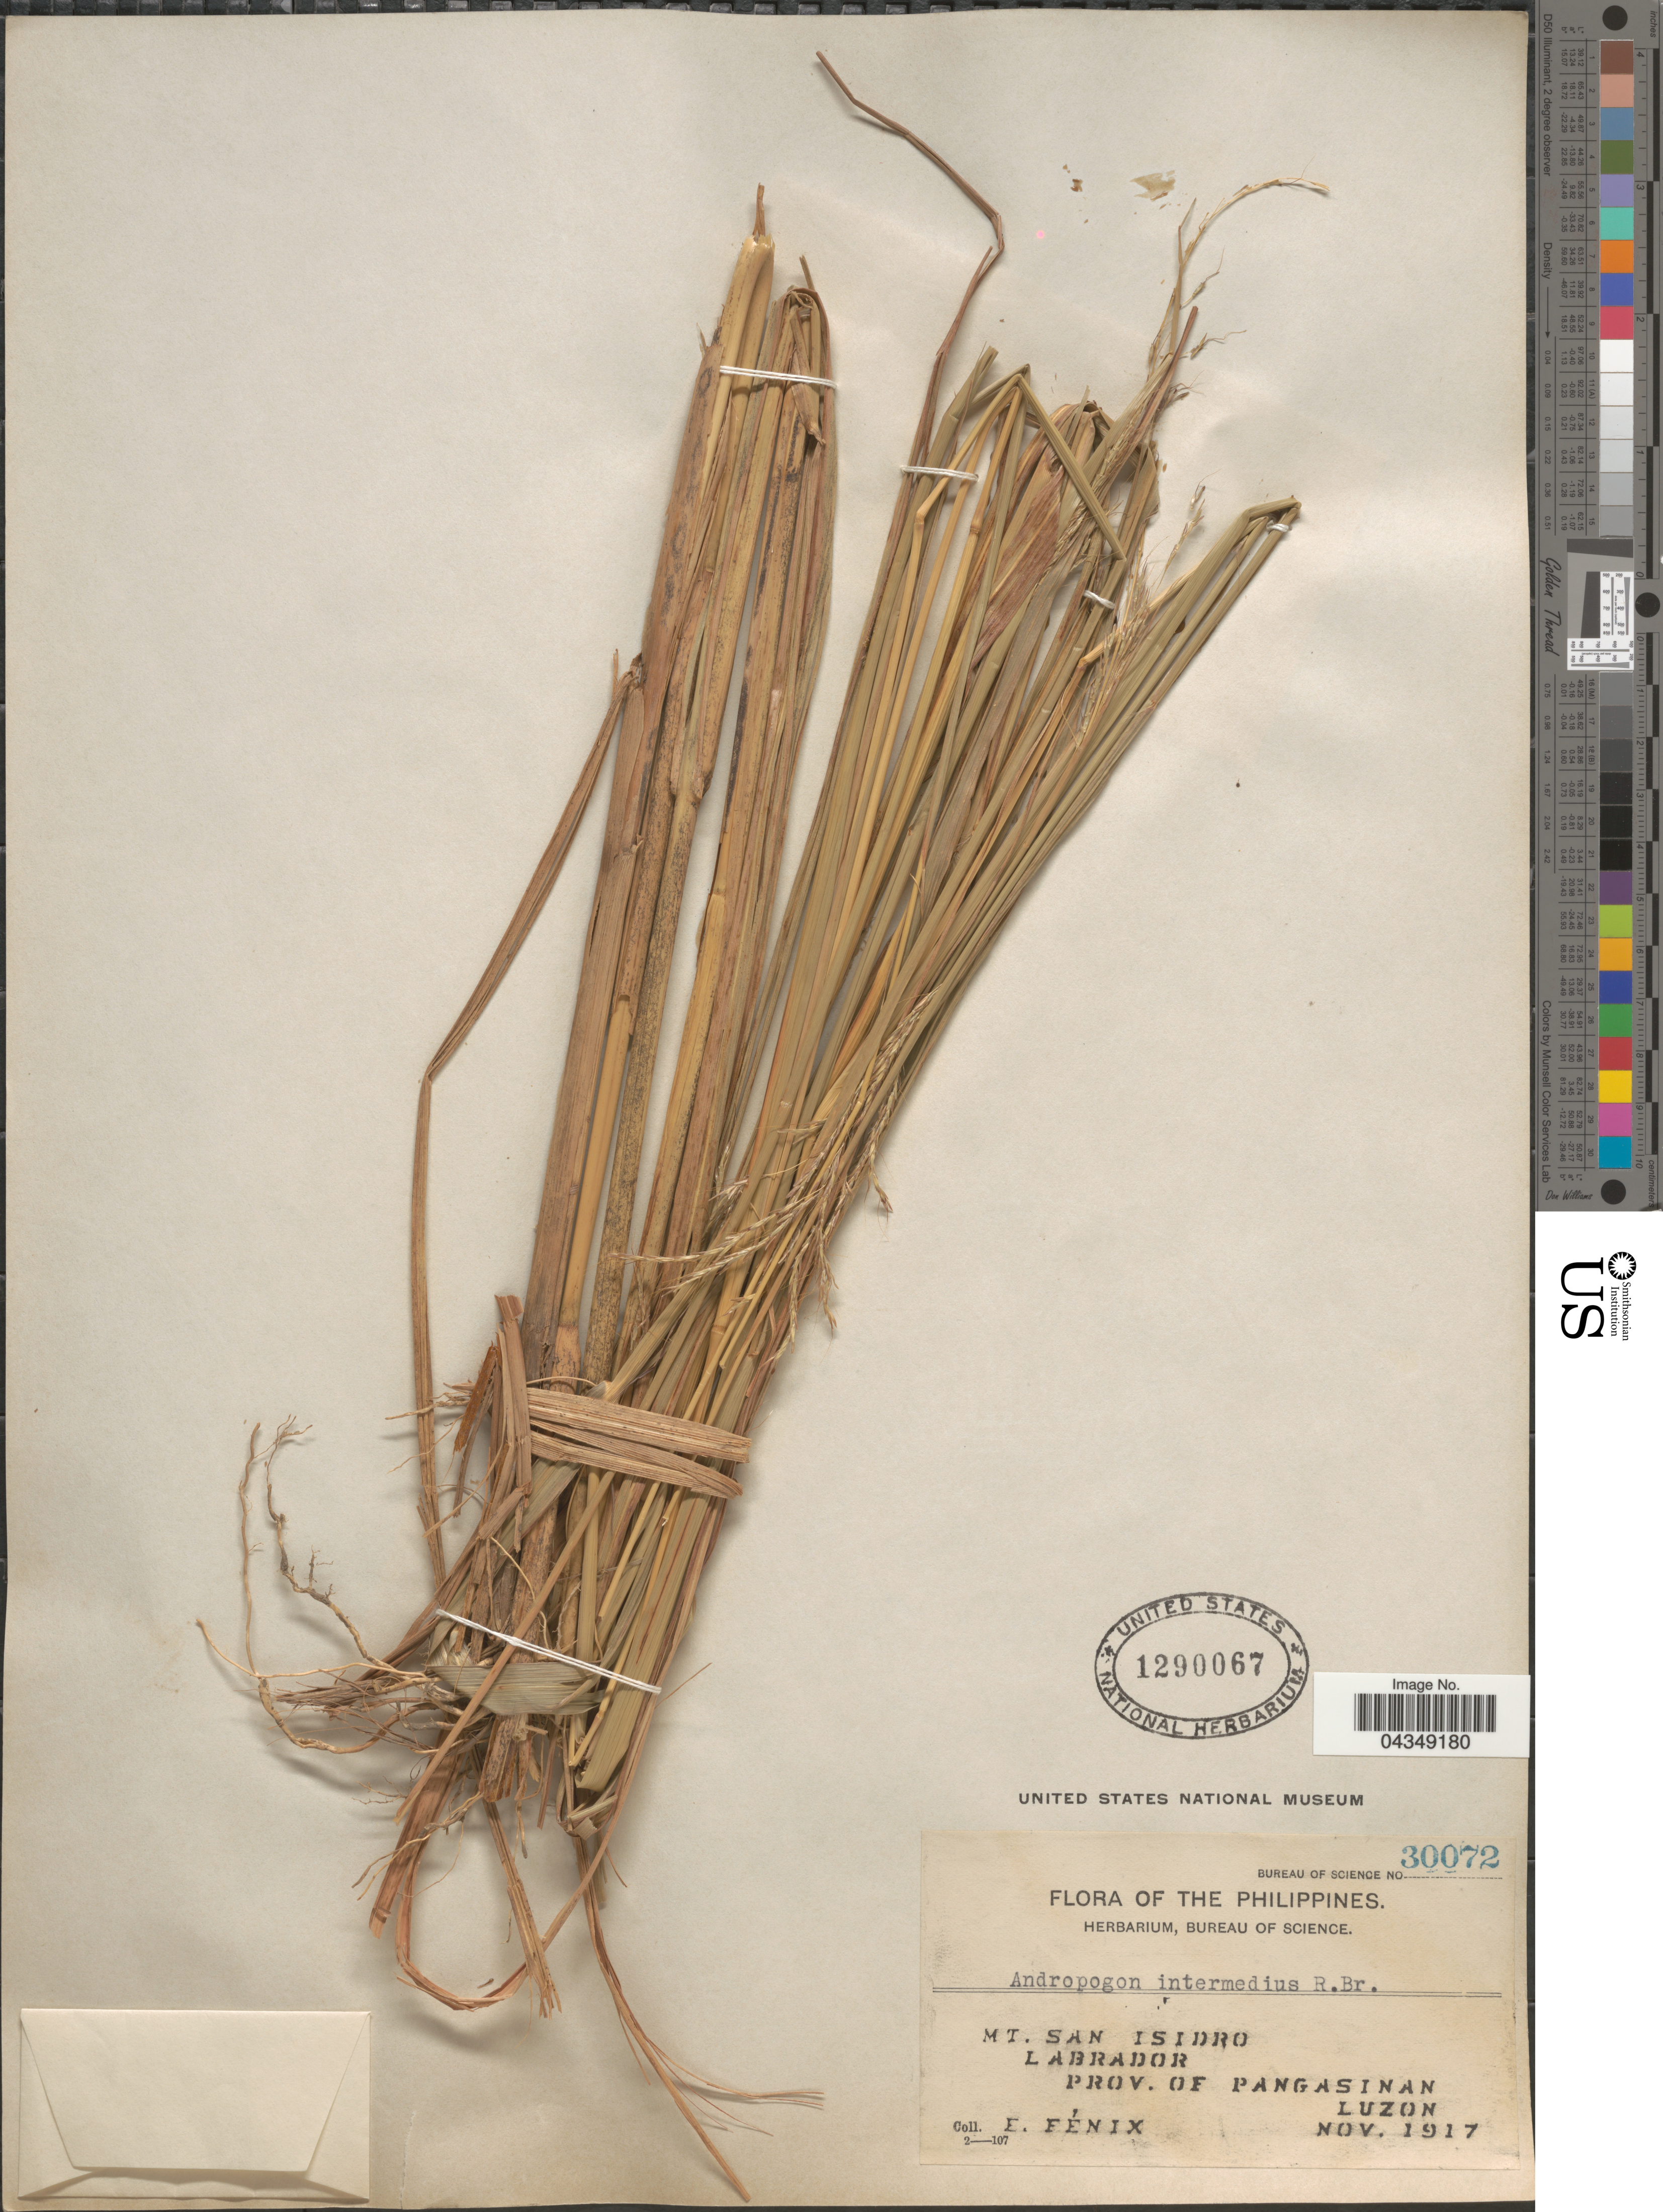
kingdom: Plantae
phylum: Tracheophyta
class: Liliopsida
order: Poales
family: Poaceae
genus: Bothriochloa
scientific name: Bothriochloa bladhii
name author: (Retz.) S.T. Blake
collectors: E. Fénix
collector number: Bureau of Science 30072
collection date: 1917-11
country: Philippines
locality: Mt. San Isidro. Labrador. Prov. of Pangasinan. Luzon.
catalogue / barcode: US 1290067